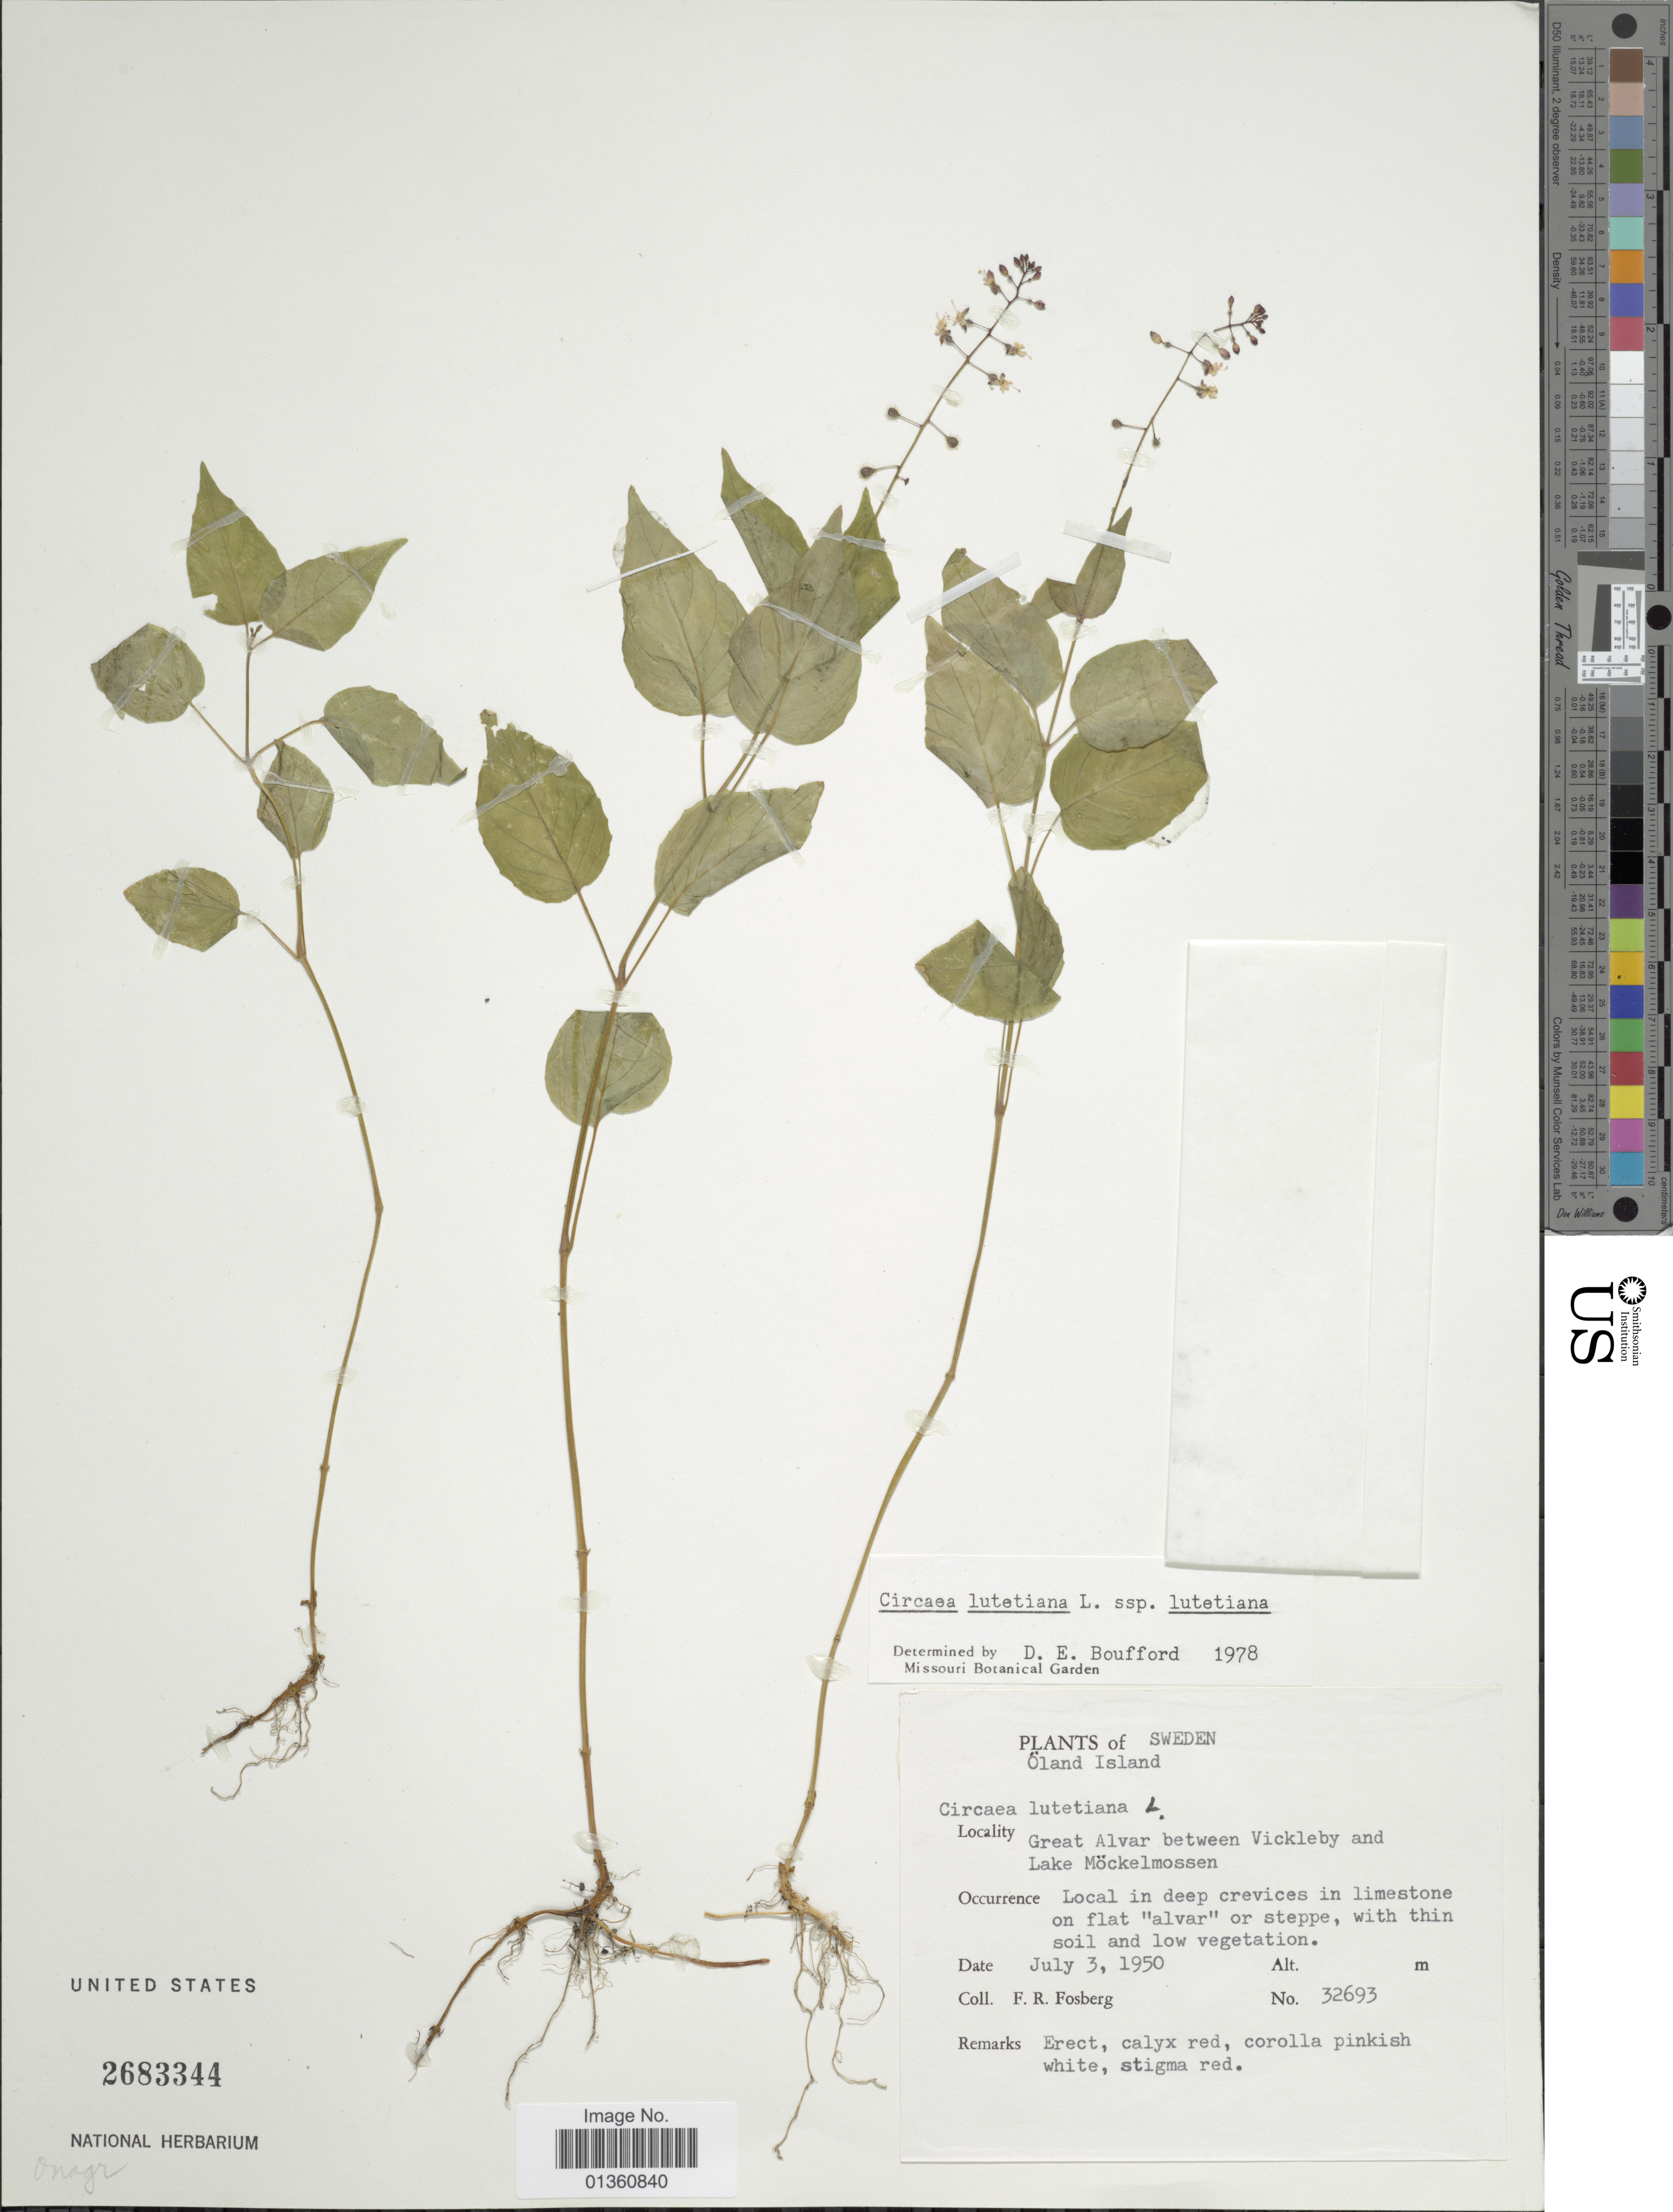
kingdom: Plantae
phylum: Tracheophyta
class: Magnoliopsida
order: Myrtales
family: Onagraceae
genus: Circaea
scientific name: Circaea lutetiana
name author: L.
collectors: F. R. Fosberg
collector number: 32693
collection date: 1950-07-03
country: Sweden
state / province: Kalmar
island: Oland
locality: Oland Island. Great Alvar between Vickleby and Lake Möckelmossen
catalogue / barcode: US 2683344